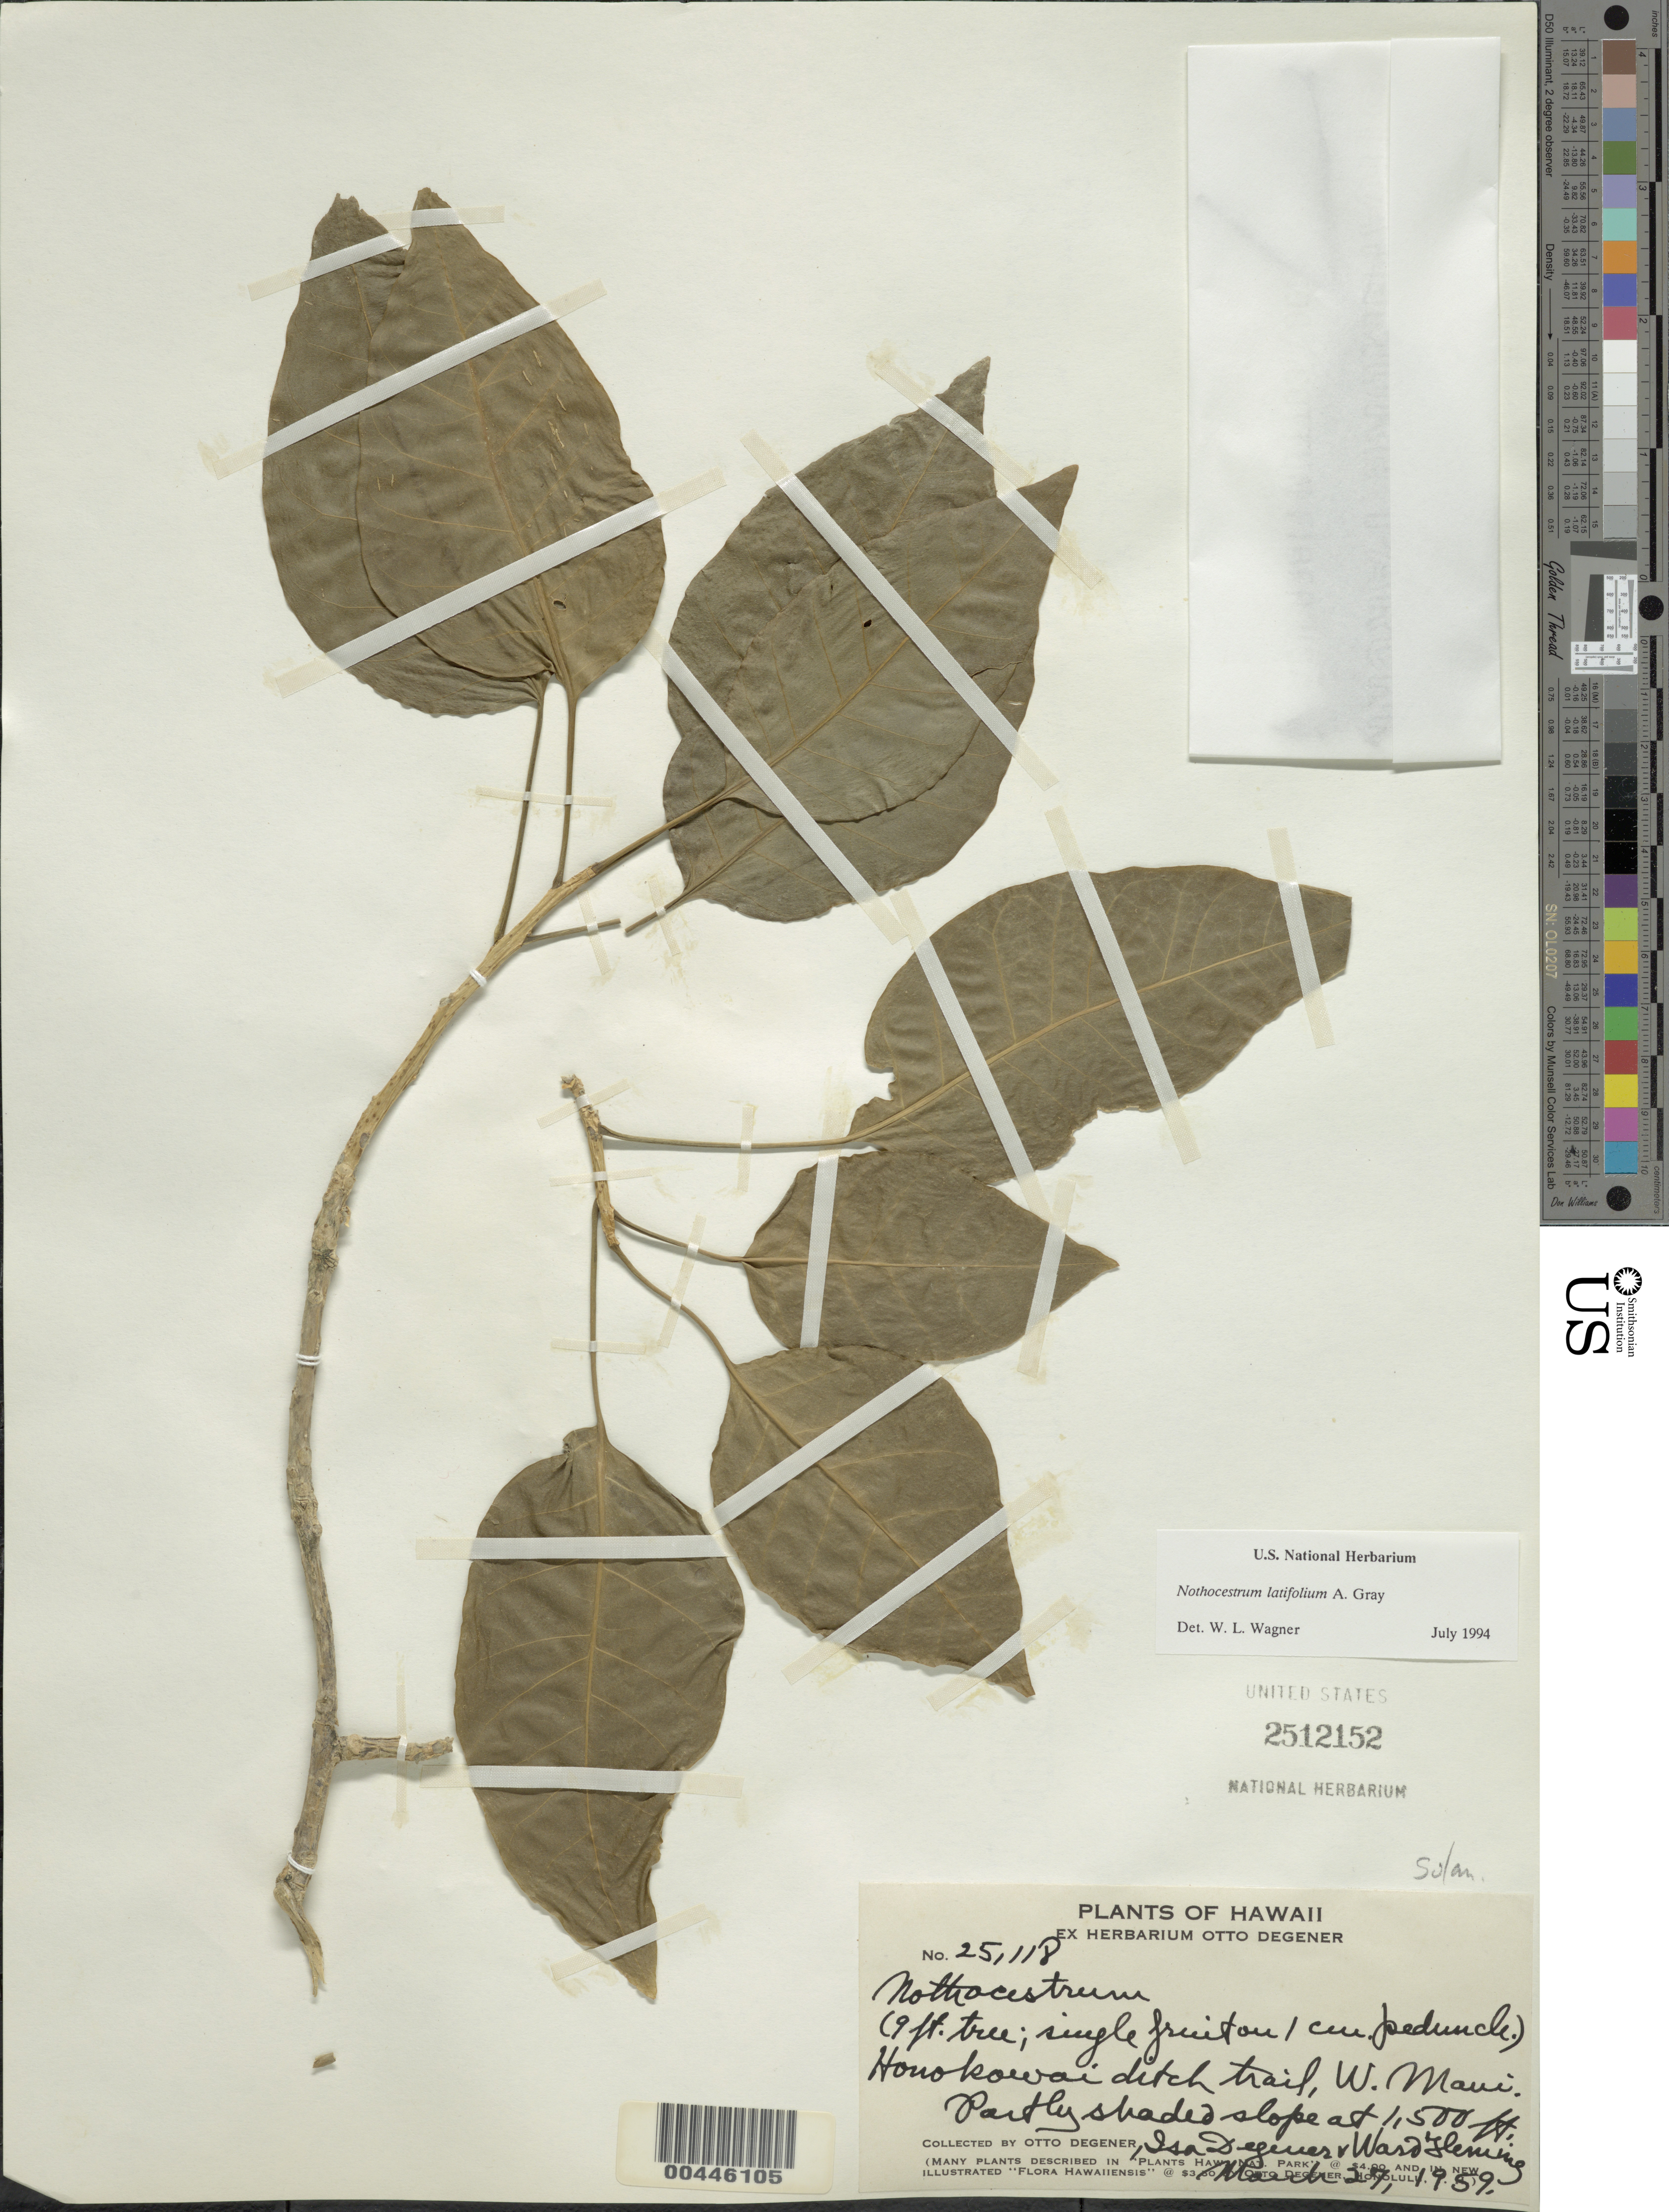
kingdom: Plantae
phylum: Tracheophyta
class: Magnoliopsida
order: Solanales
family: Solanaceae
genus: Nothocestrum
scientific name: Nothocestrum latifolium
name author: A. Gray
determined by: Wagner, W. L., (BOT), Smithsonian Institution - National Museum of Natural History (UNITED STATES)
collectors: O. Degener, I. Degener & W. Fleming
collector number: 25118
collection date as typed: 27 Mar 1959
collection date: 1959-03-27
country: United States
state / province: Hawaii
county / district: Maui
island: Maui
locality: W Maui, Honokowai ditch trail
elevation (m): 457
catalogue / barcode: US 2512152